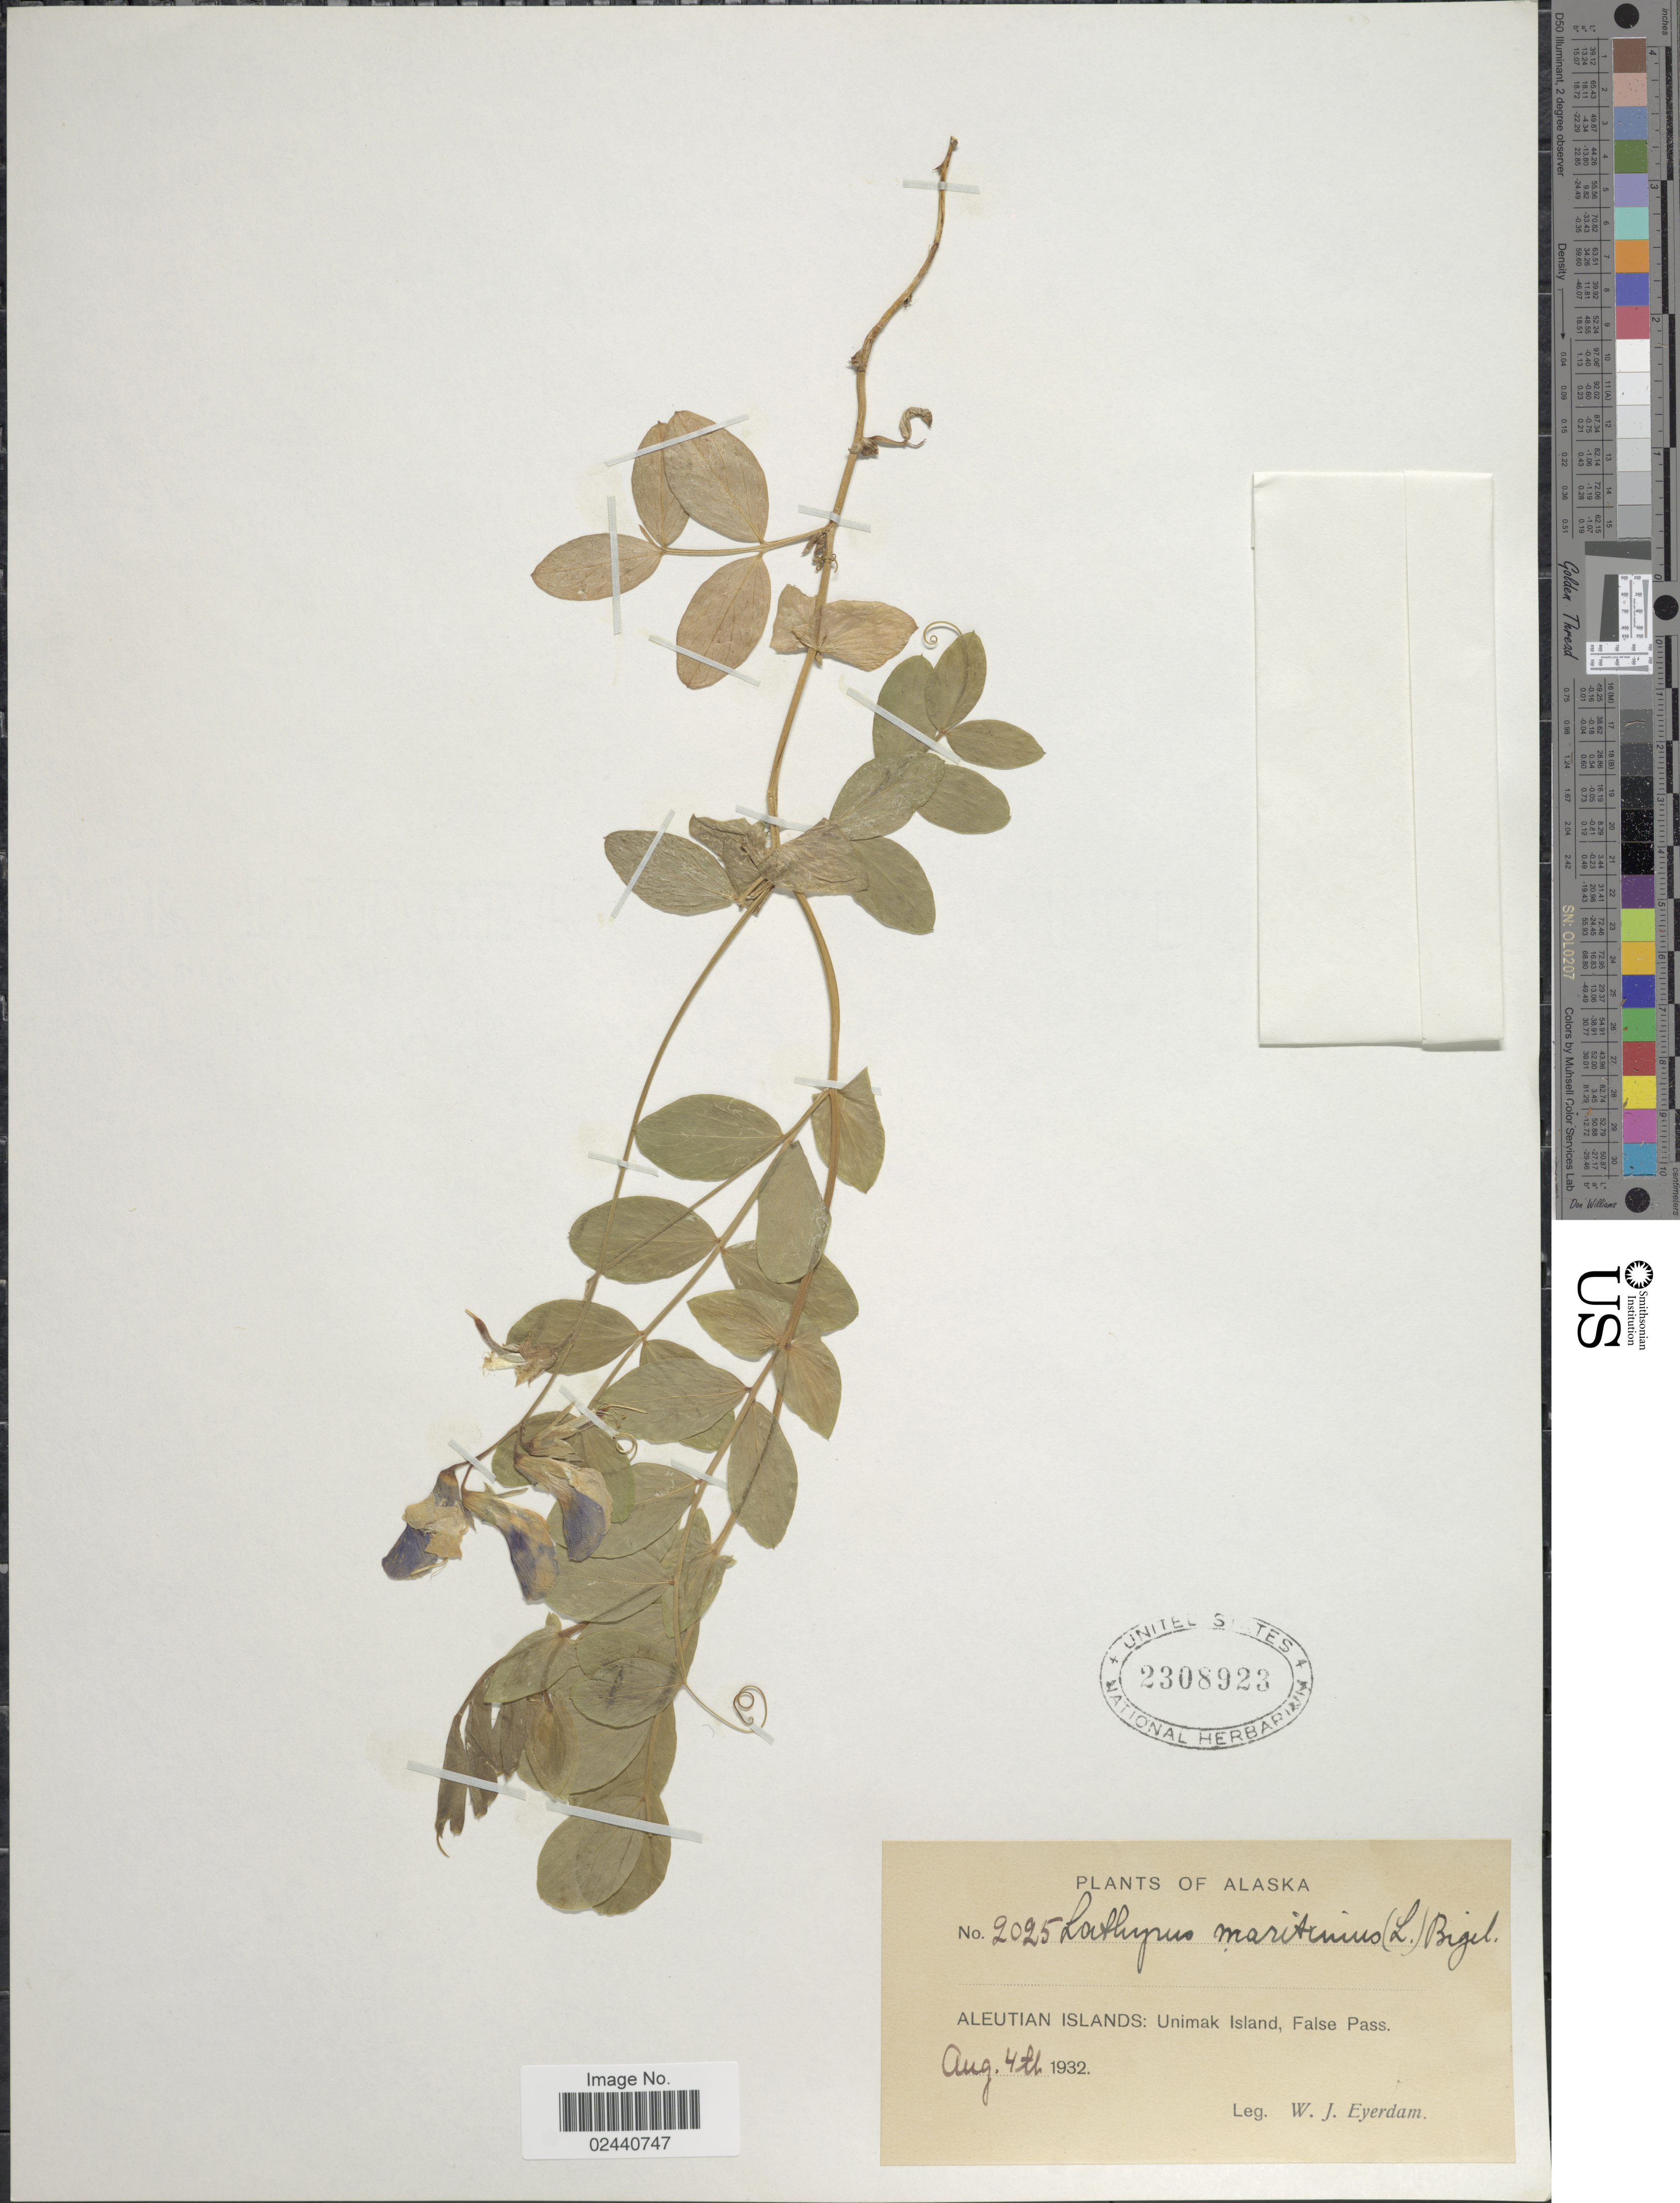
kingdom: Plantae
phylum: Tracheophyta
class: Magnoliopsida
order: Fabales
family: Fabaceae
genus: Lathyrus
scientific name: Lathyrus japonicus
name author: Willd.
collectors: W. J. Eyerdam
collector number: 2025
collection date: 1932-08-04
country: United States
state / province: Alaska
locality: Aleutian Islands, Unimak Island, False Pass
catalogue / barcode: US 2308923